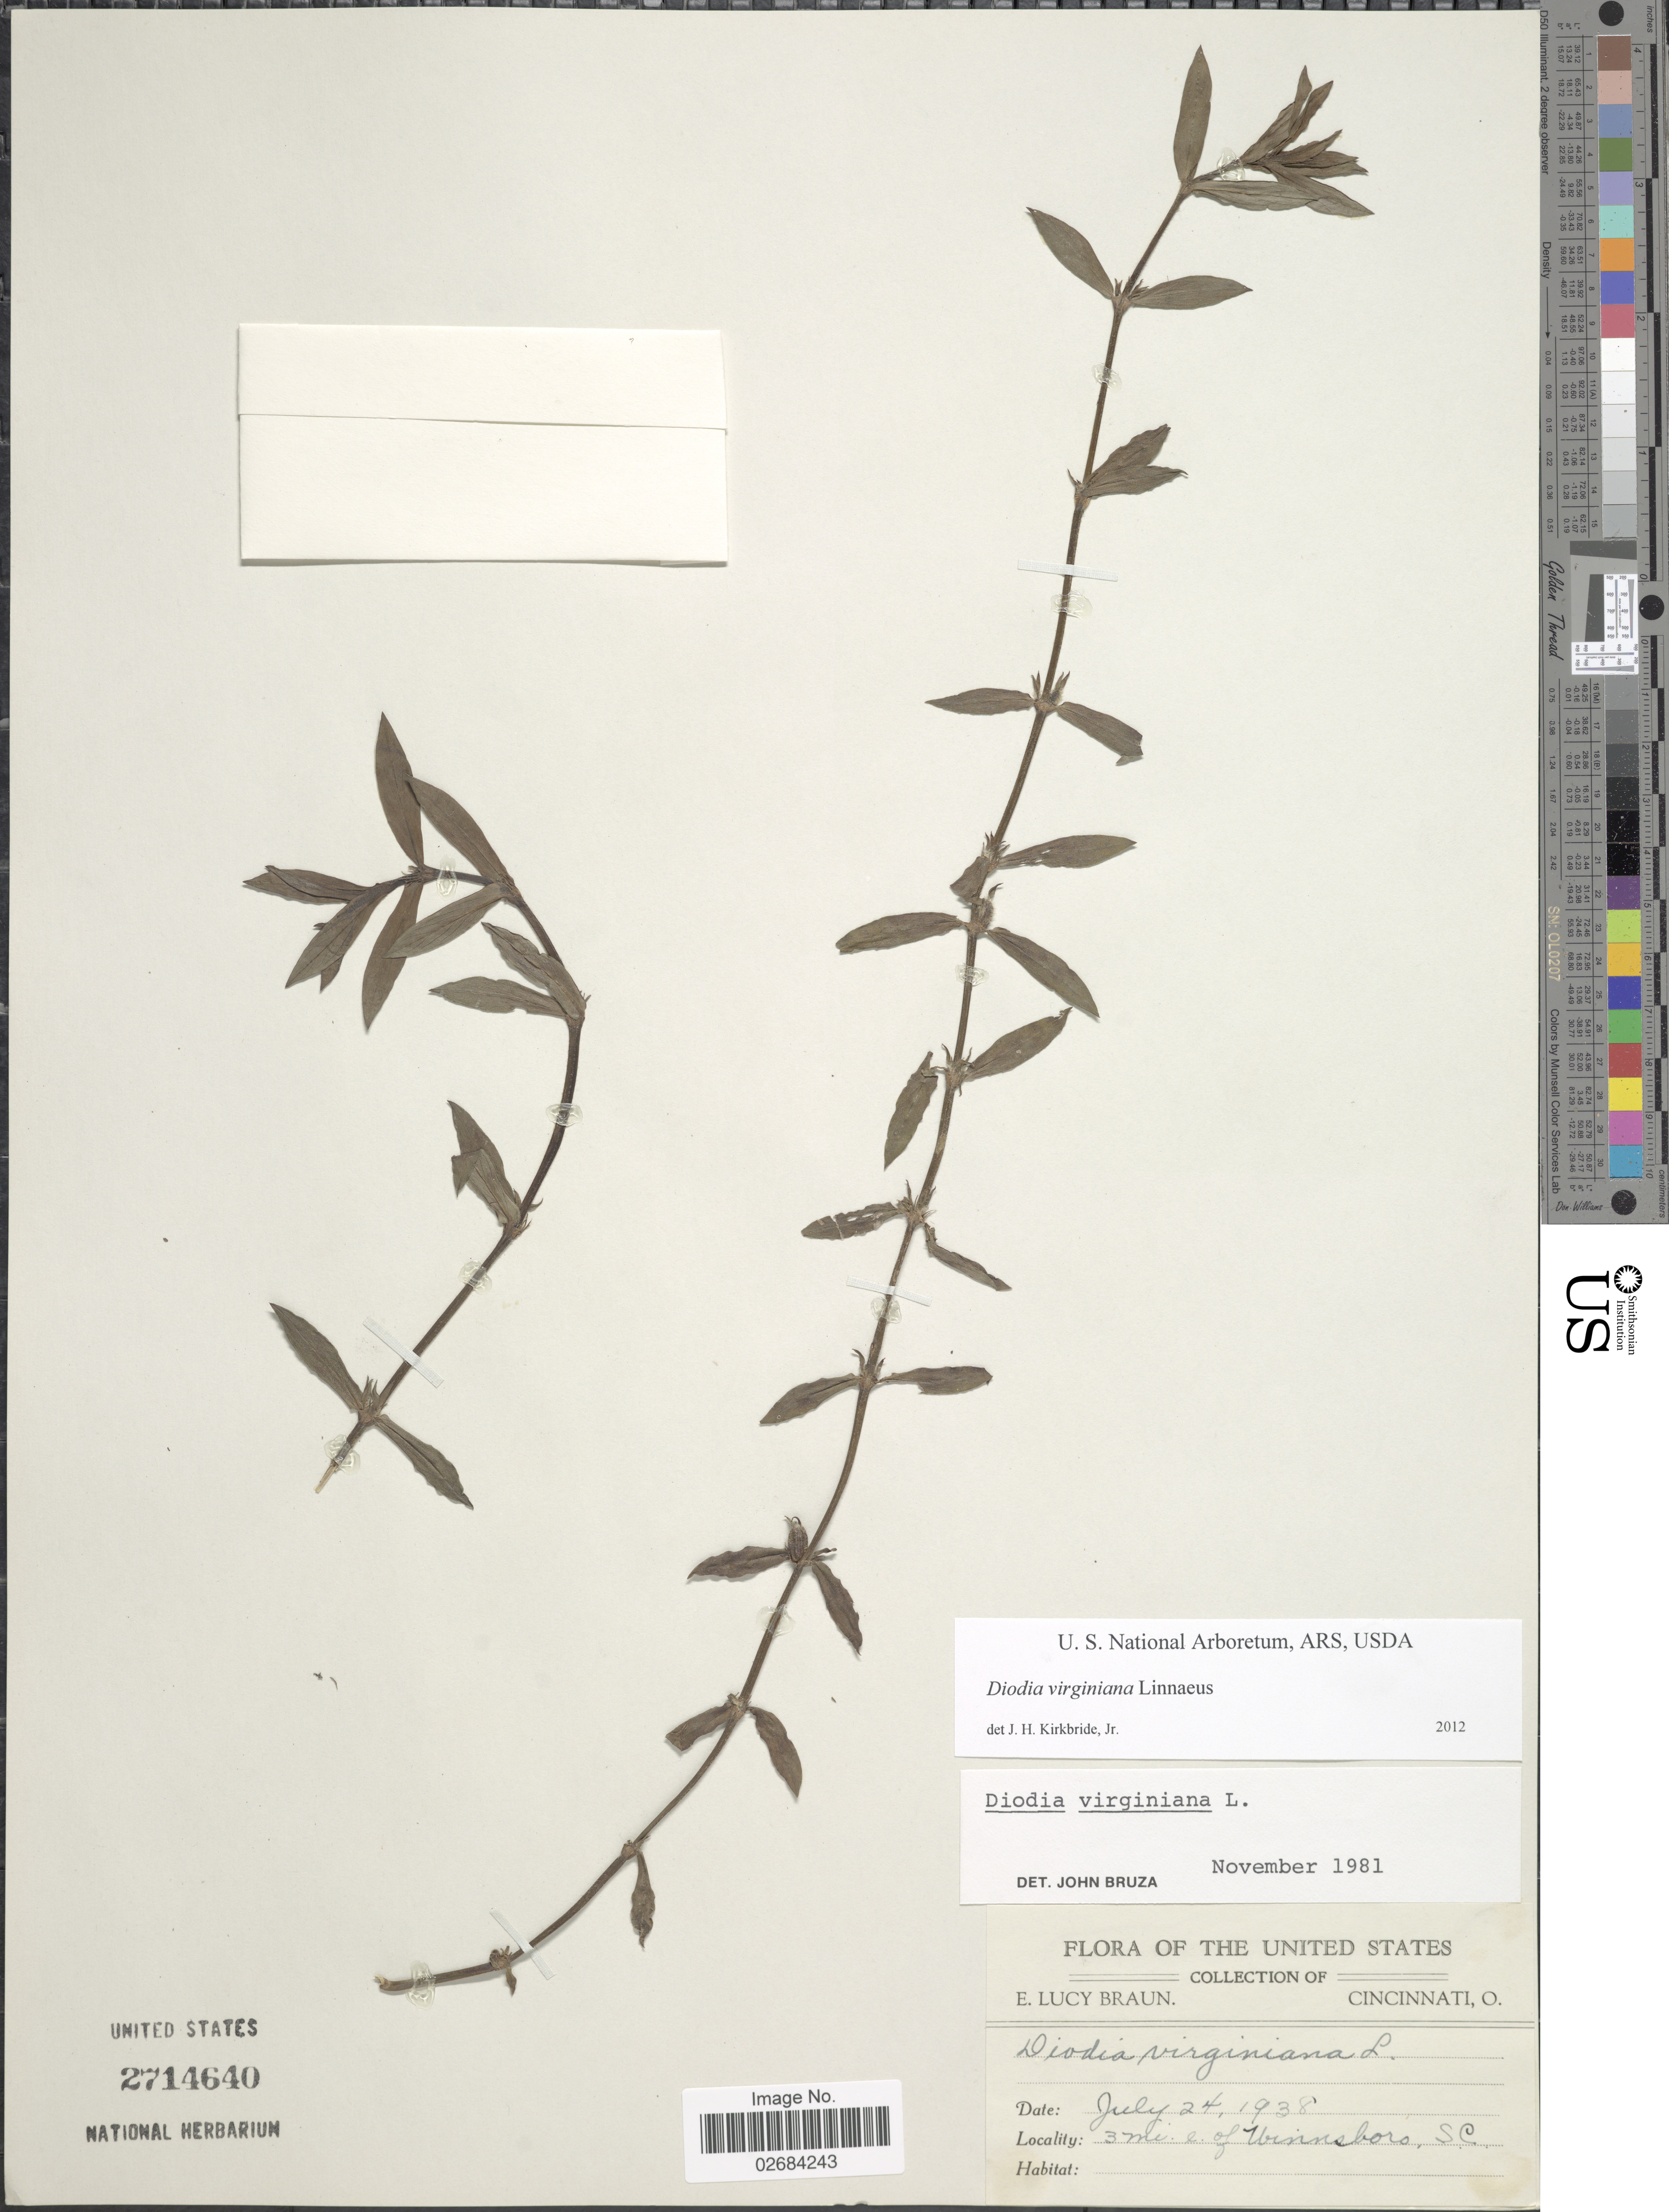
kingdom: Plantae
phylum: Tracheophyta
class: Magnoliopsida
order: Gentianales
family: Rubiaceae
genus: Diodia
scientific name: Diodia virginiana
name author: L.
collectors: E. L. Braun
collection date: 1938-07-24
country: United States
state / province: South Carolina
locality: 3 mi. e. of Winnsboro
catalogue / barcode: US 2714640